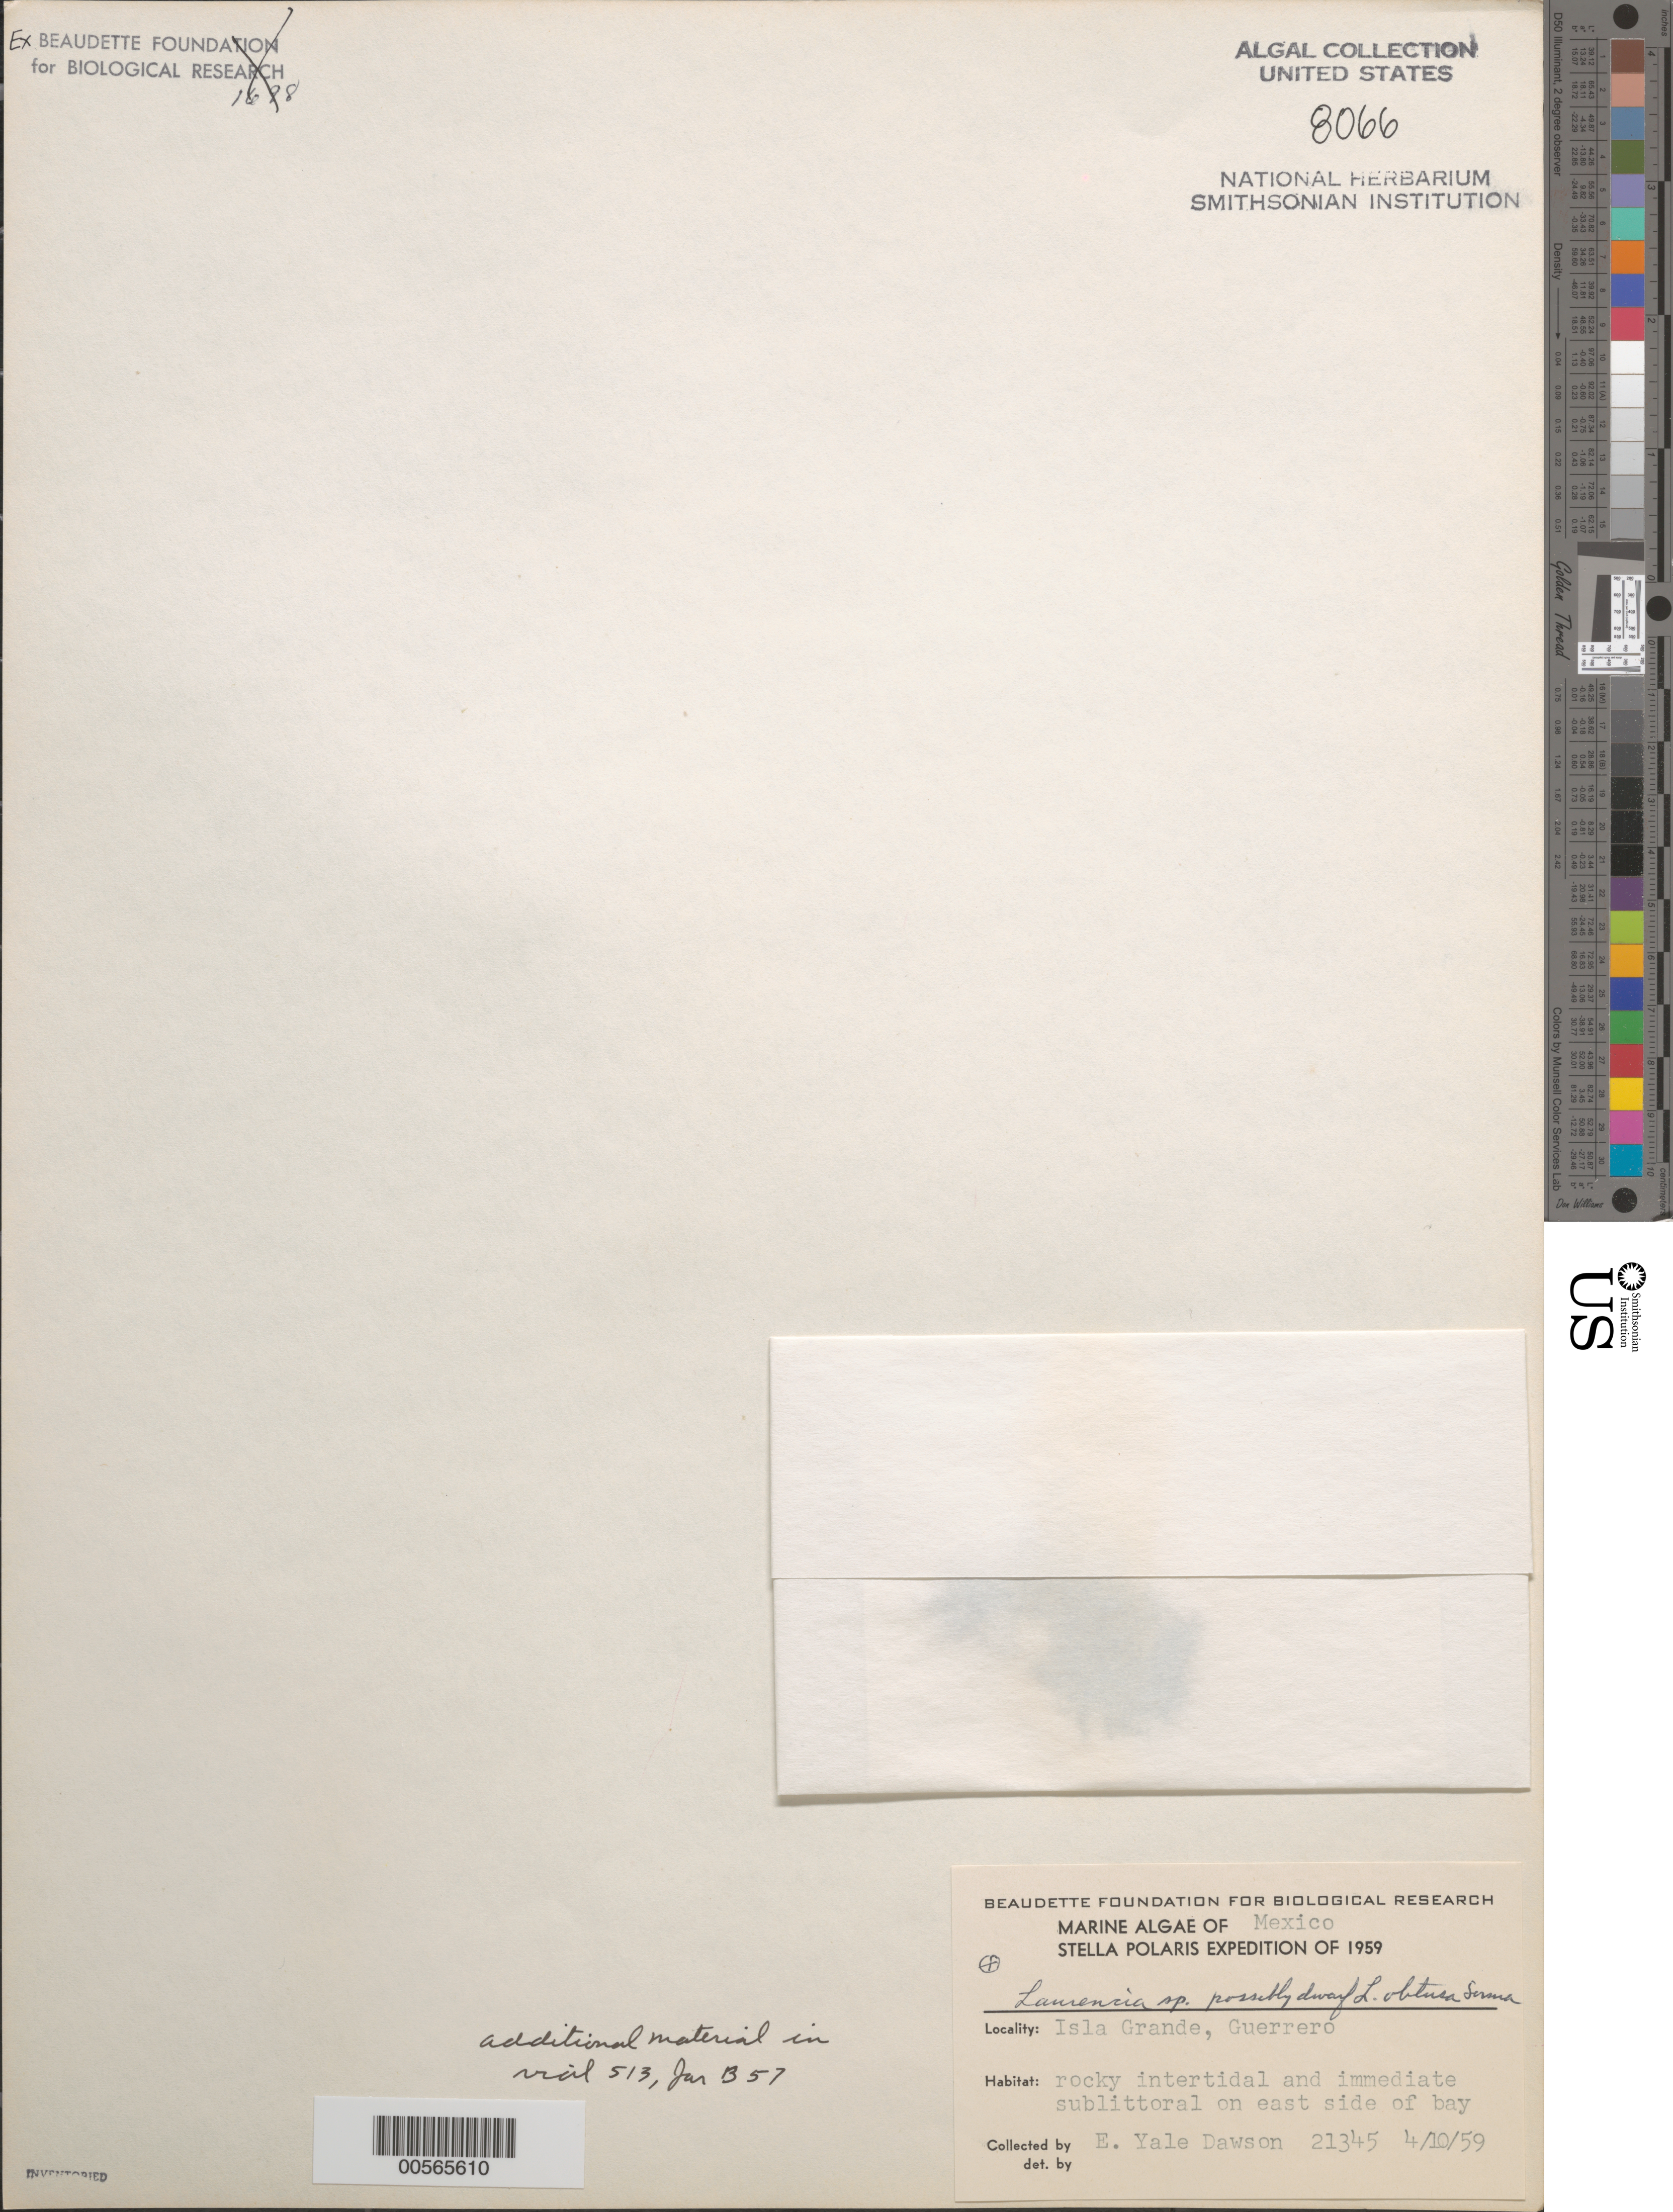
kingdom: Plantae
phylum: Rhodophyta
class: Florideophyceae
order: Ceramiales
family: Rhodomelaceae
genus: Laurencia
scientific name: Laurencia sp.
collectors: E. Y. Dawson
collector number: EYD 21345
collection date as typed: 4/10/59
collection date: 1959-04-10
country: Mexico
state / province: Guerrero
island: Isla Grande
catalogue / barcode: US 8066